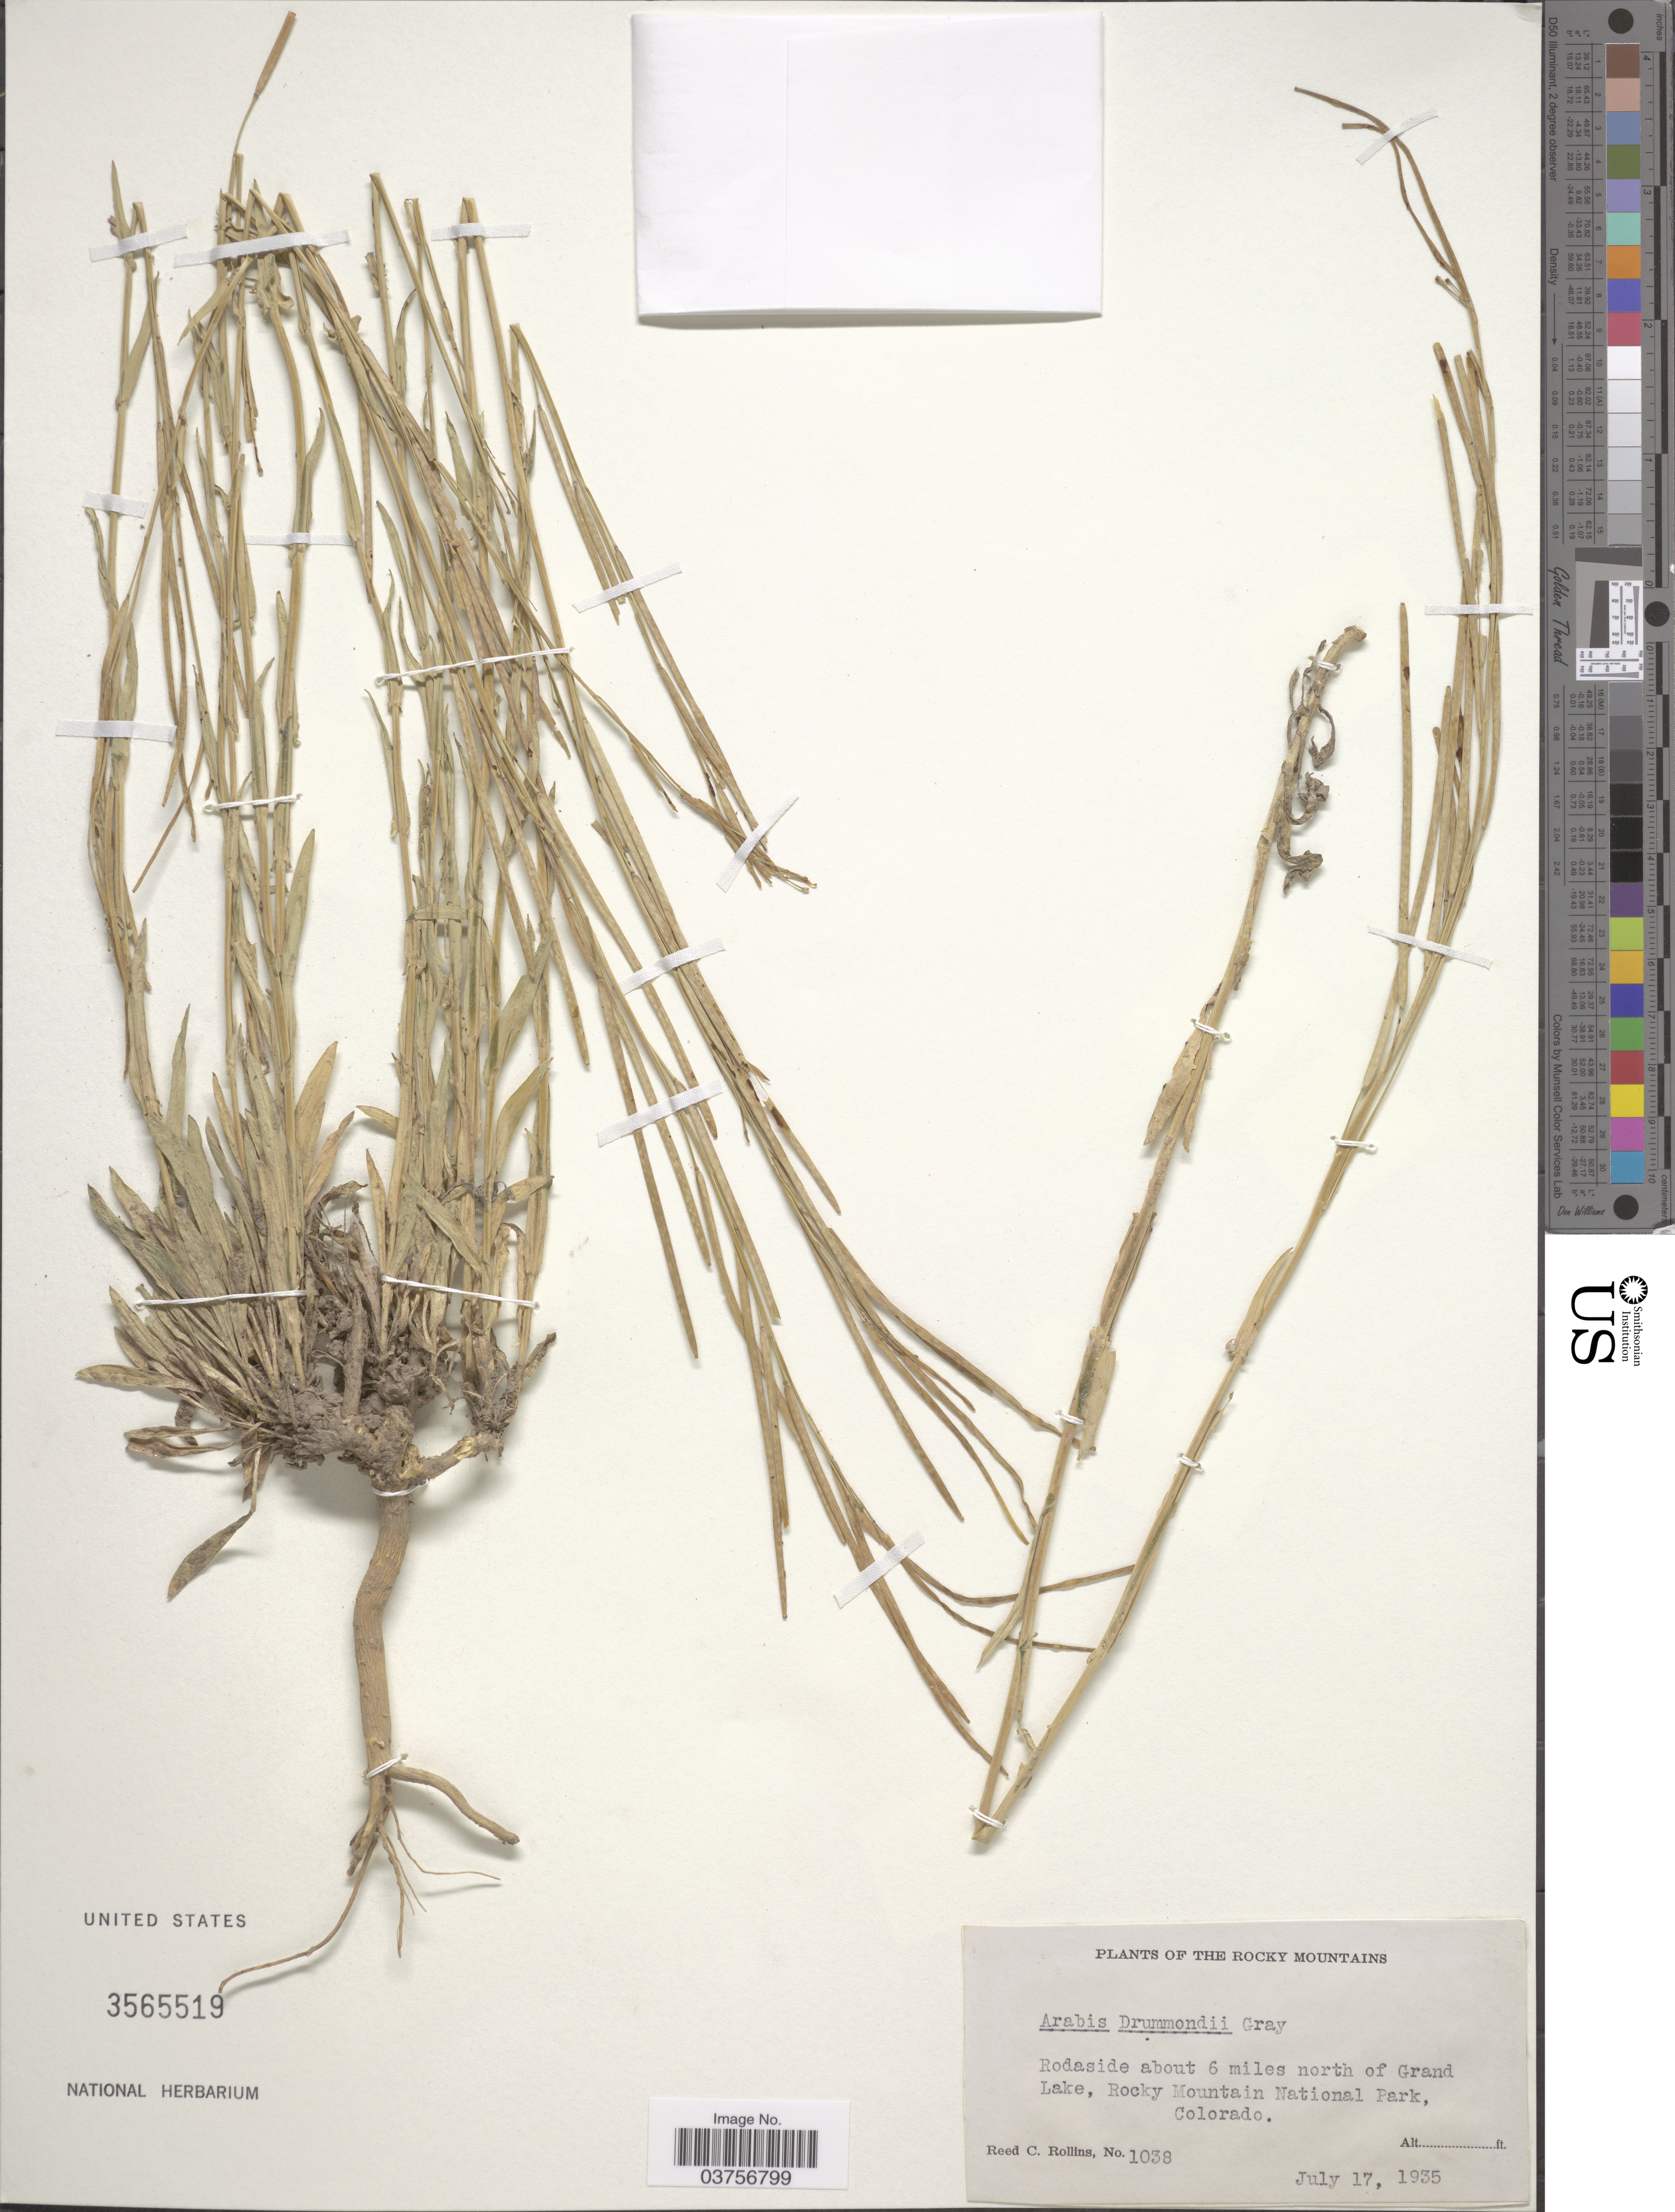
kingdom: Plantae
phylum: Tracheophyta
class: Magnoliopsida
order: Brassicales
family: Brassicaceae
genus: Arabis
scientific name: Arabis drummondii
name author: A. Gray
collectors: R. C. Rollins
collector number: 1038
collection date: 1935-07-17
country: United States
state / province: Colorado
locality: The Rocky Mountains. Roadside about 6 miles north of Grand Lake, Rocky Mountain National Park.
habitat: roadside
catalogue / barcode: US 3565519